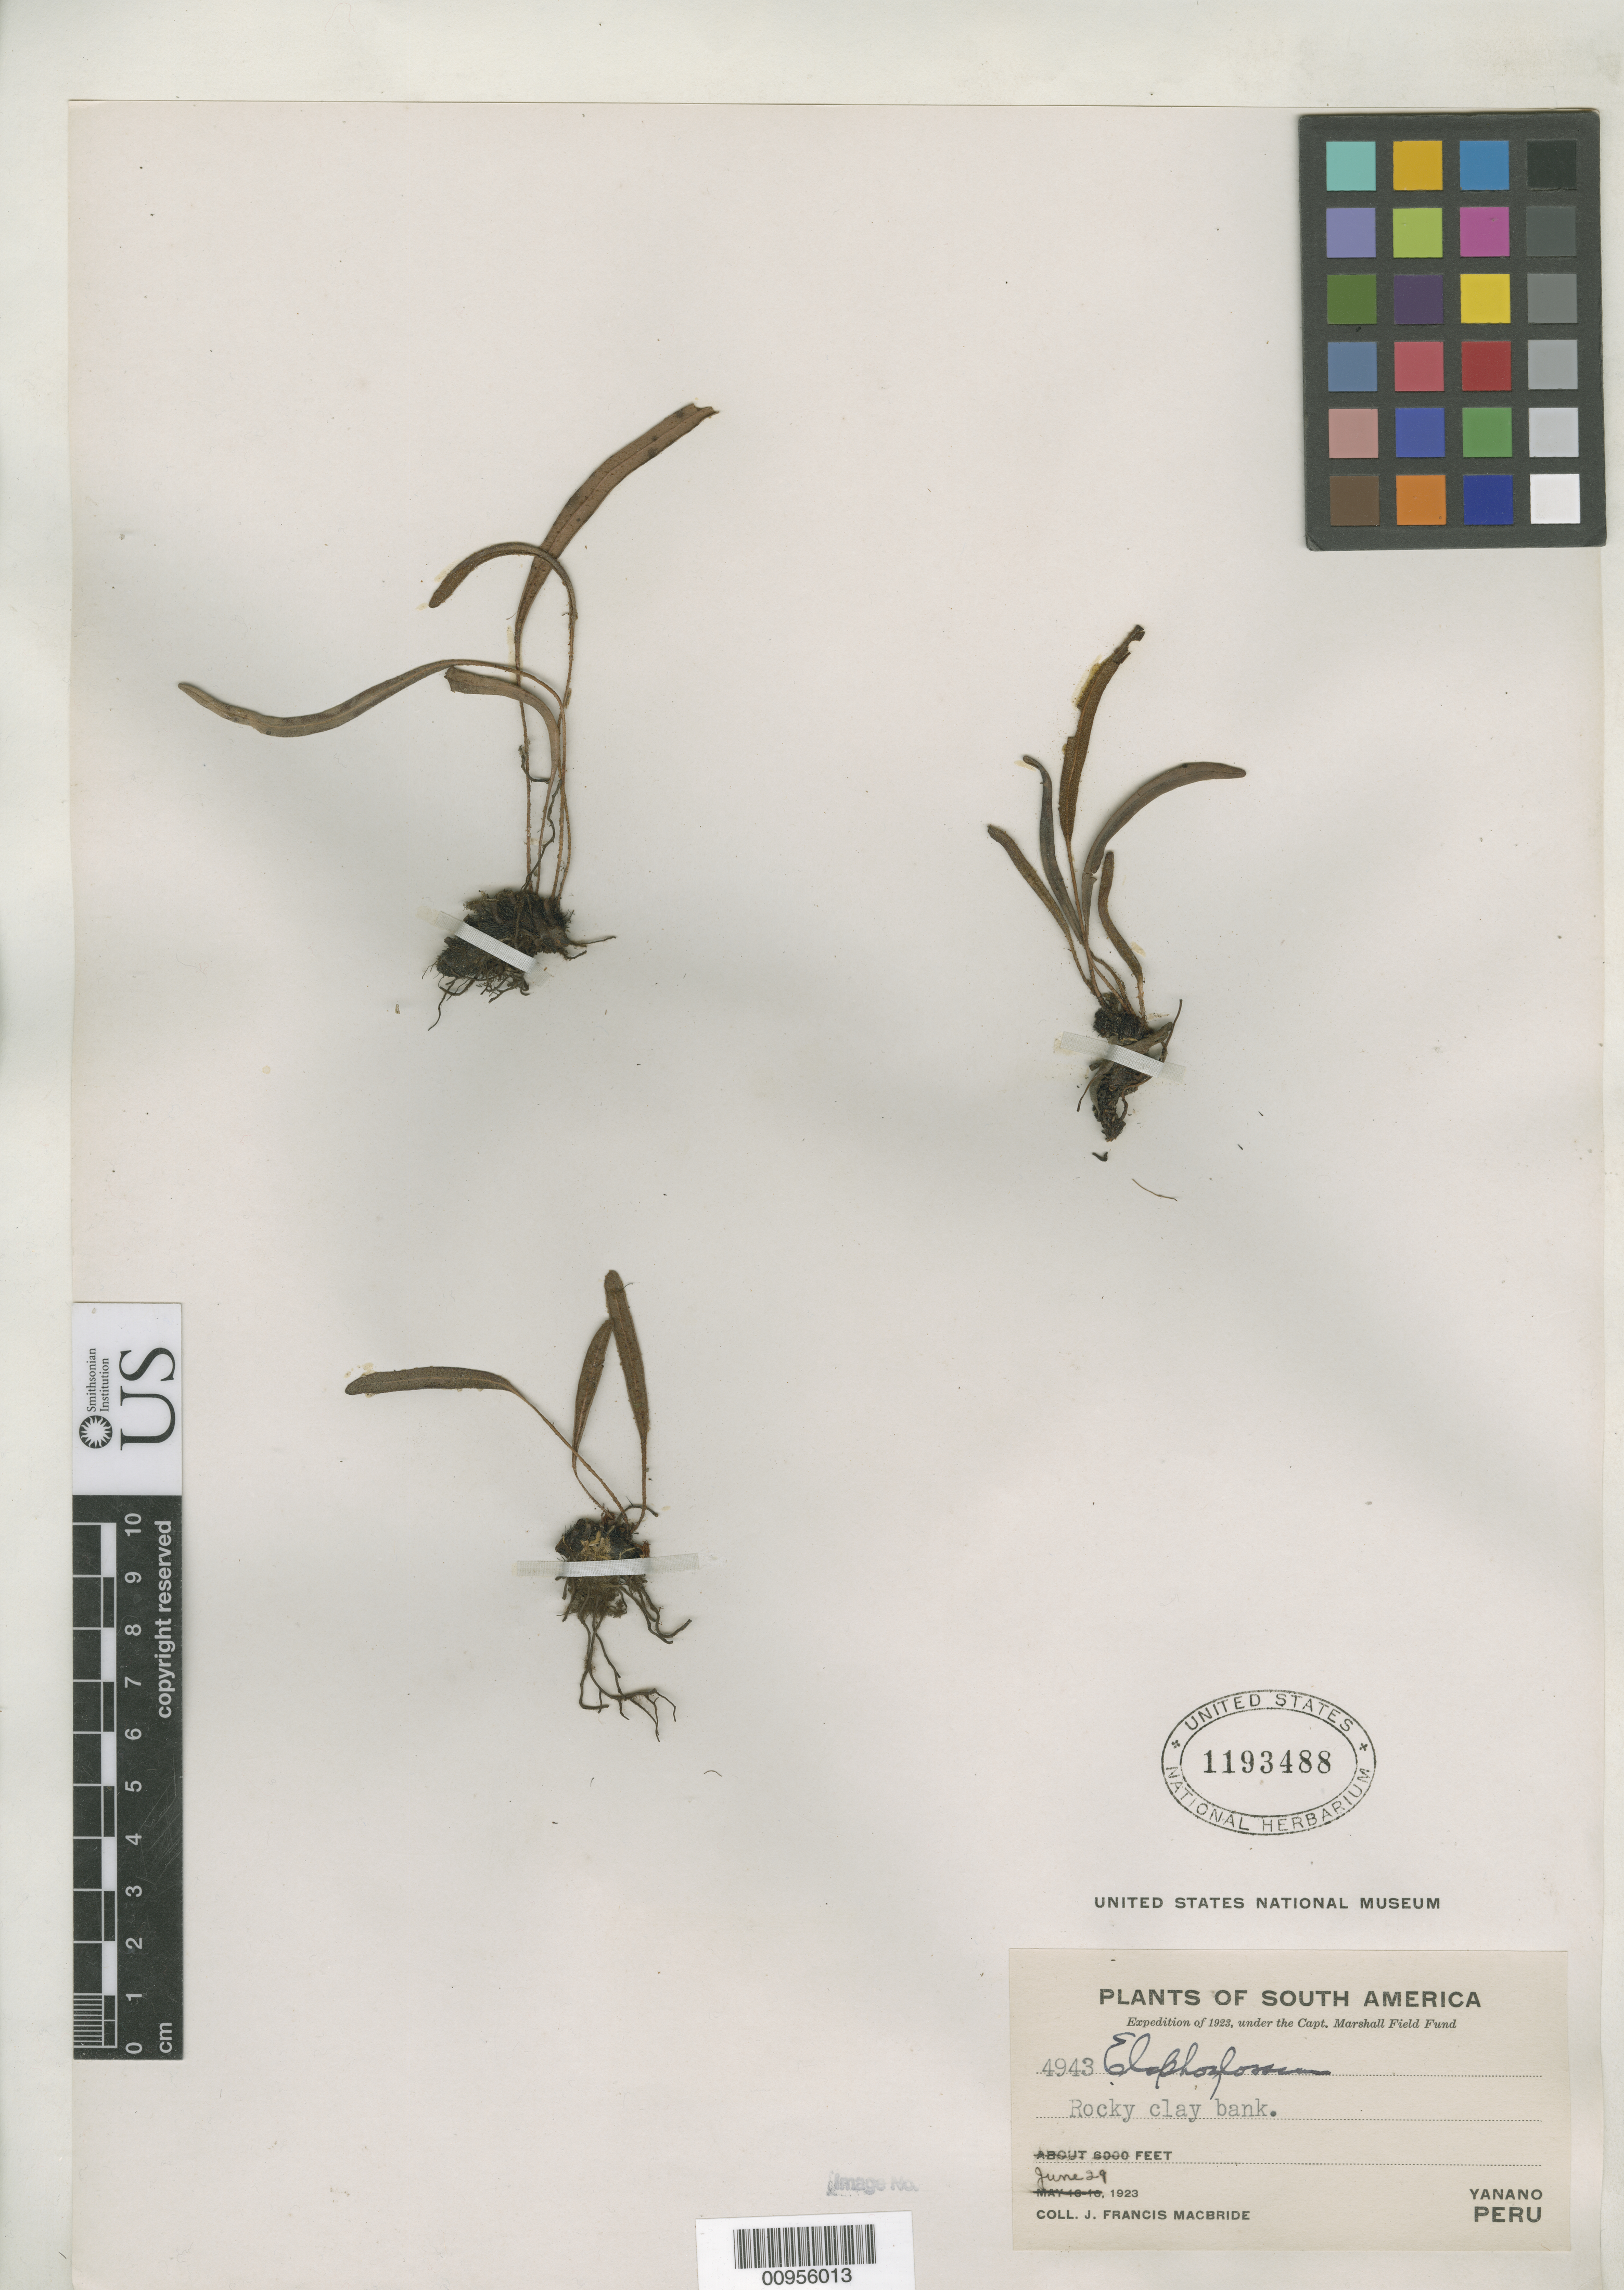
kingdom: Plantae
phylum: Tracheophyta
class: Polypodiopsida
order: Polypodiales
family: Dryopteridaceae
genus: Elaphoglossum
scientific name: Elaphoglossum pumilio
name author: Mickel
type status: Isotype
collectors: J. F. Macbride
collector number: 4943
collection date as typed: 29 Jun 1923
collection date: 1923-06-29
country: Peru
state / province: Huánuco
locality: Yanano.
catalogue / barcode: US 1193488